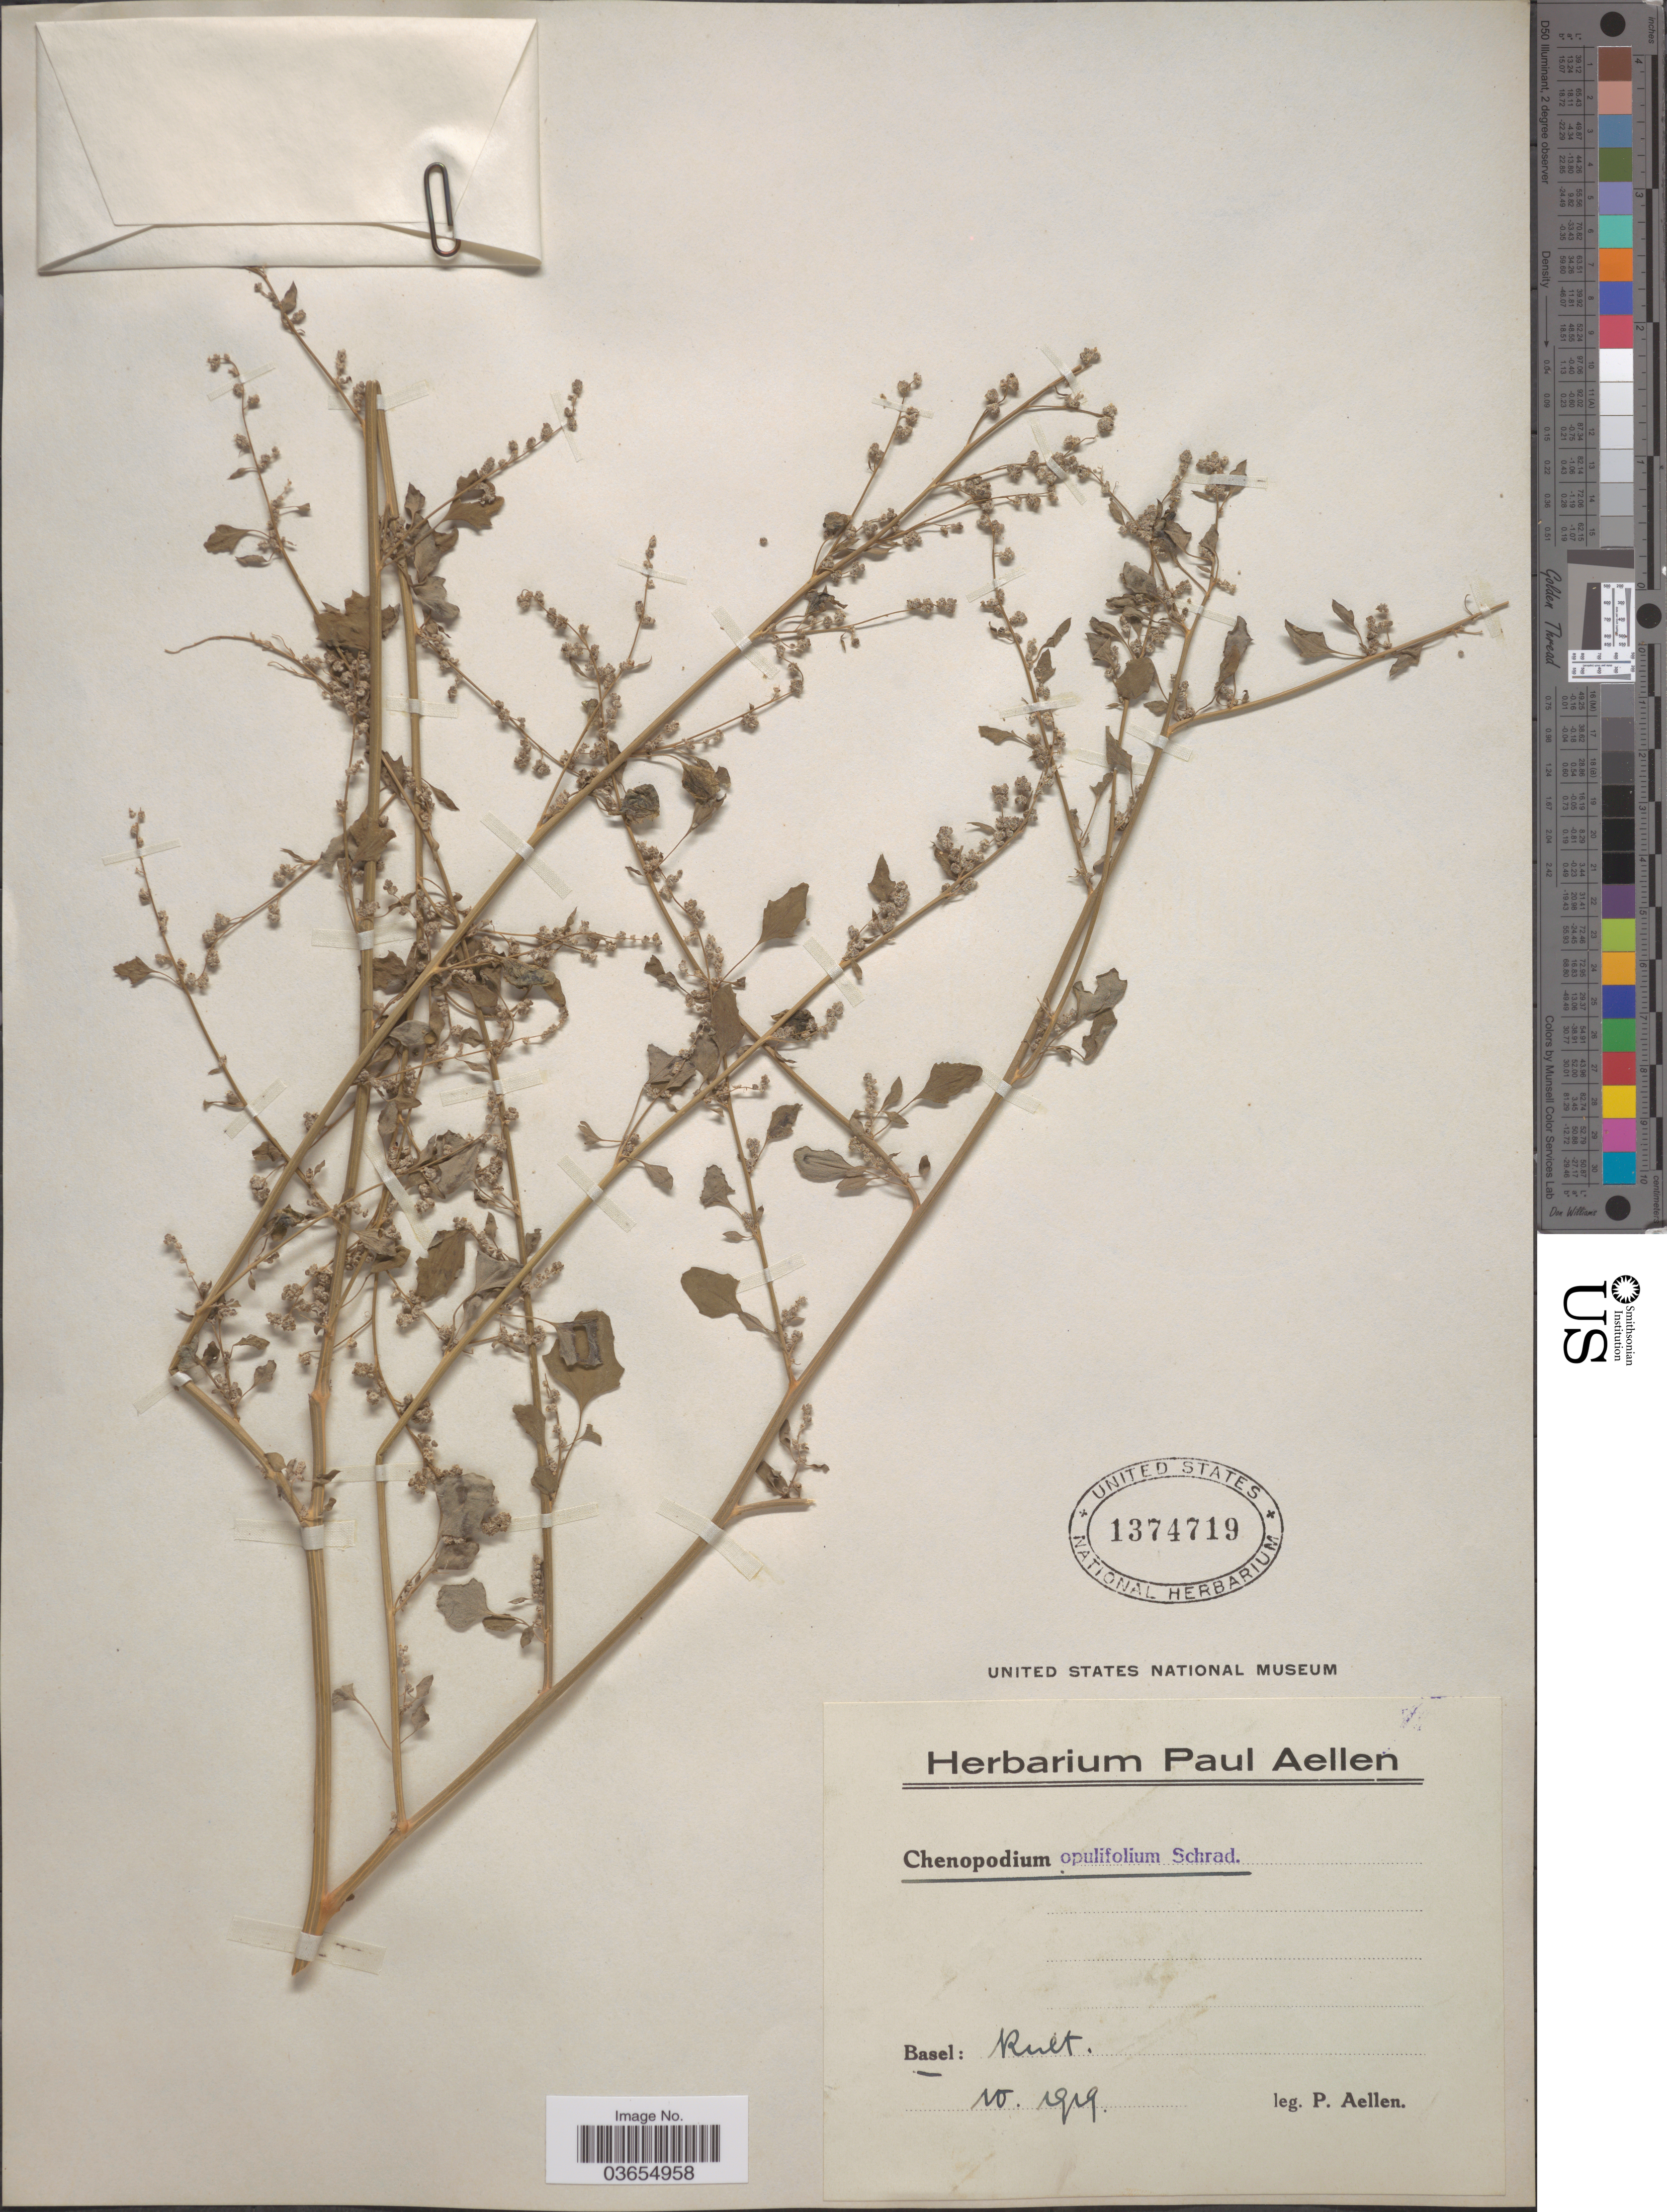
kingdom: Plantae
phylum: Tracheophyta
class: Magnoliopsida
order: Caryophyllales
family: Amaranthaceae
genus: Chenopodium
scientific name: Chenopodium opulifolium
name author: Schrad. ex W.D.J. Koch & Ziz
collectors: P. Aellen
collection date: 1919-10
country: Switzerland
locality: Basel: Kult.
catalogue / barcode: US 1374719